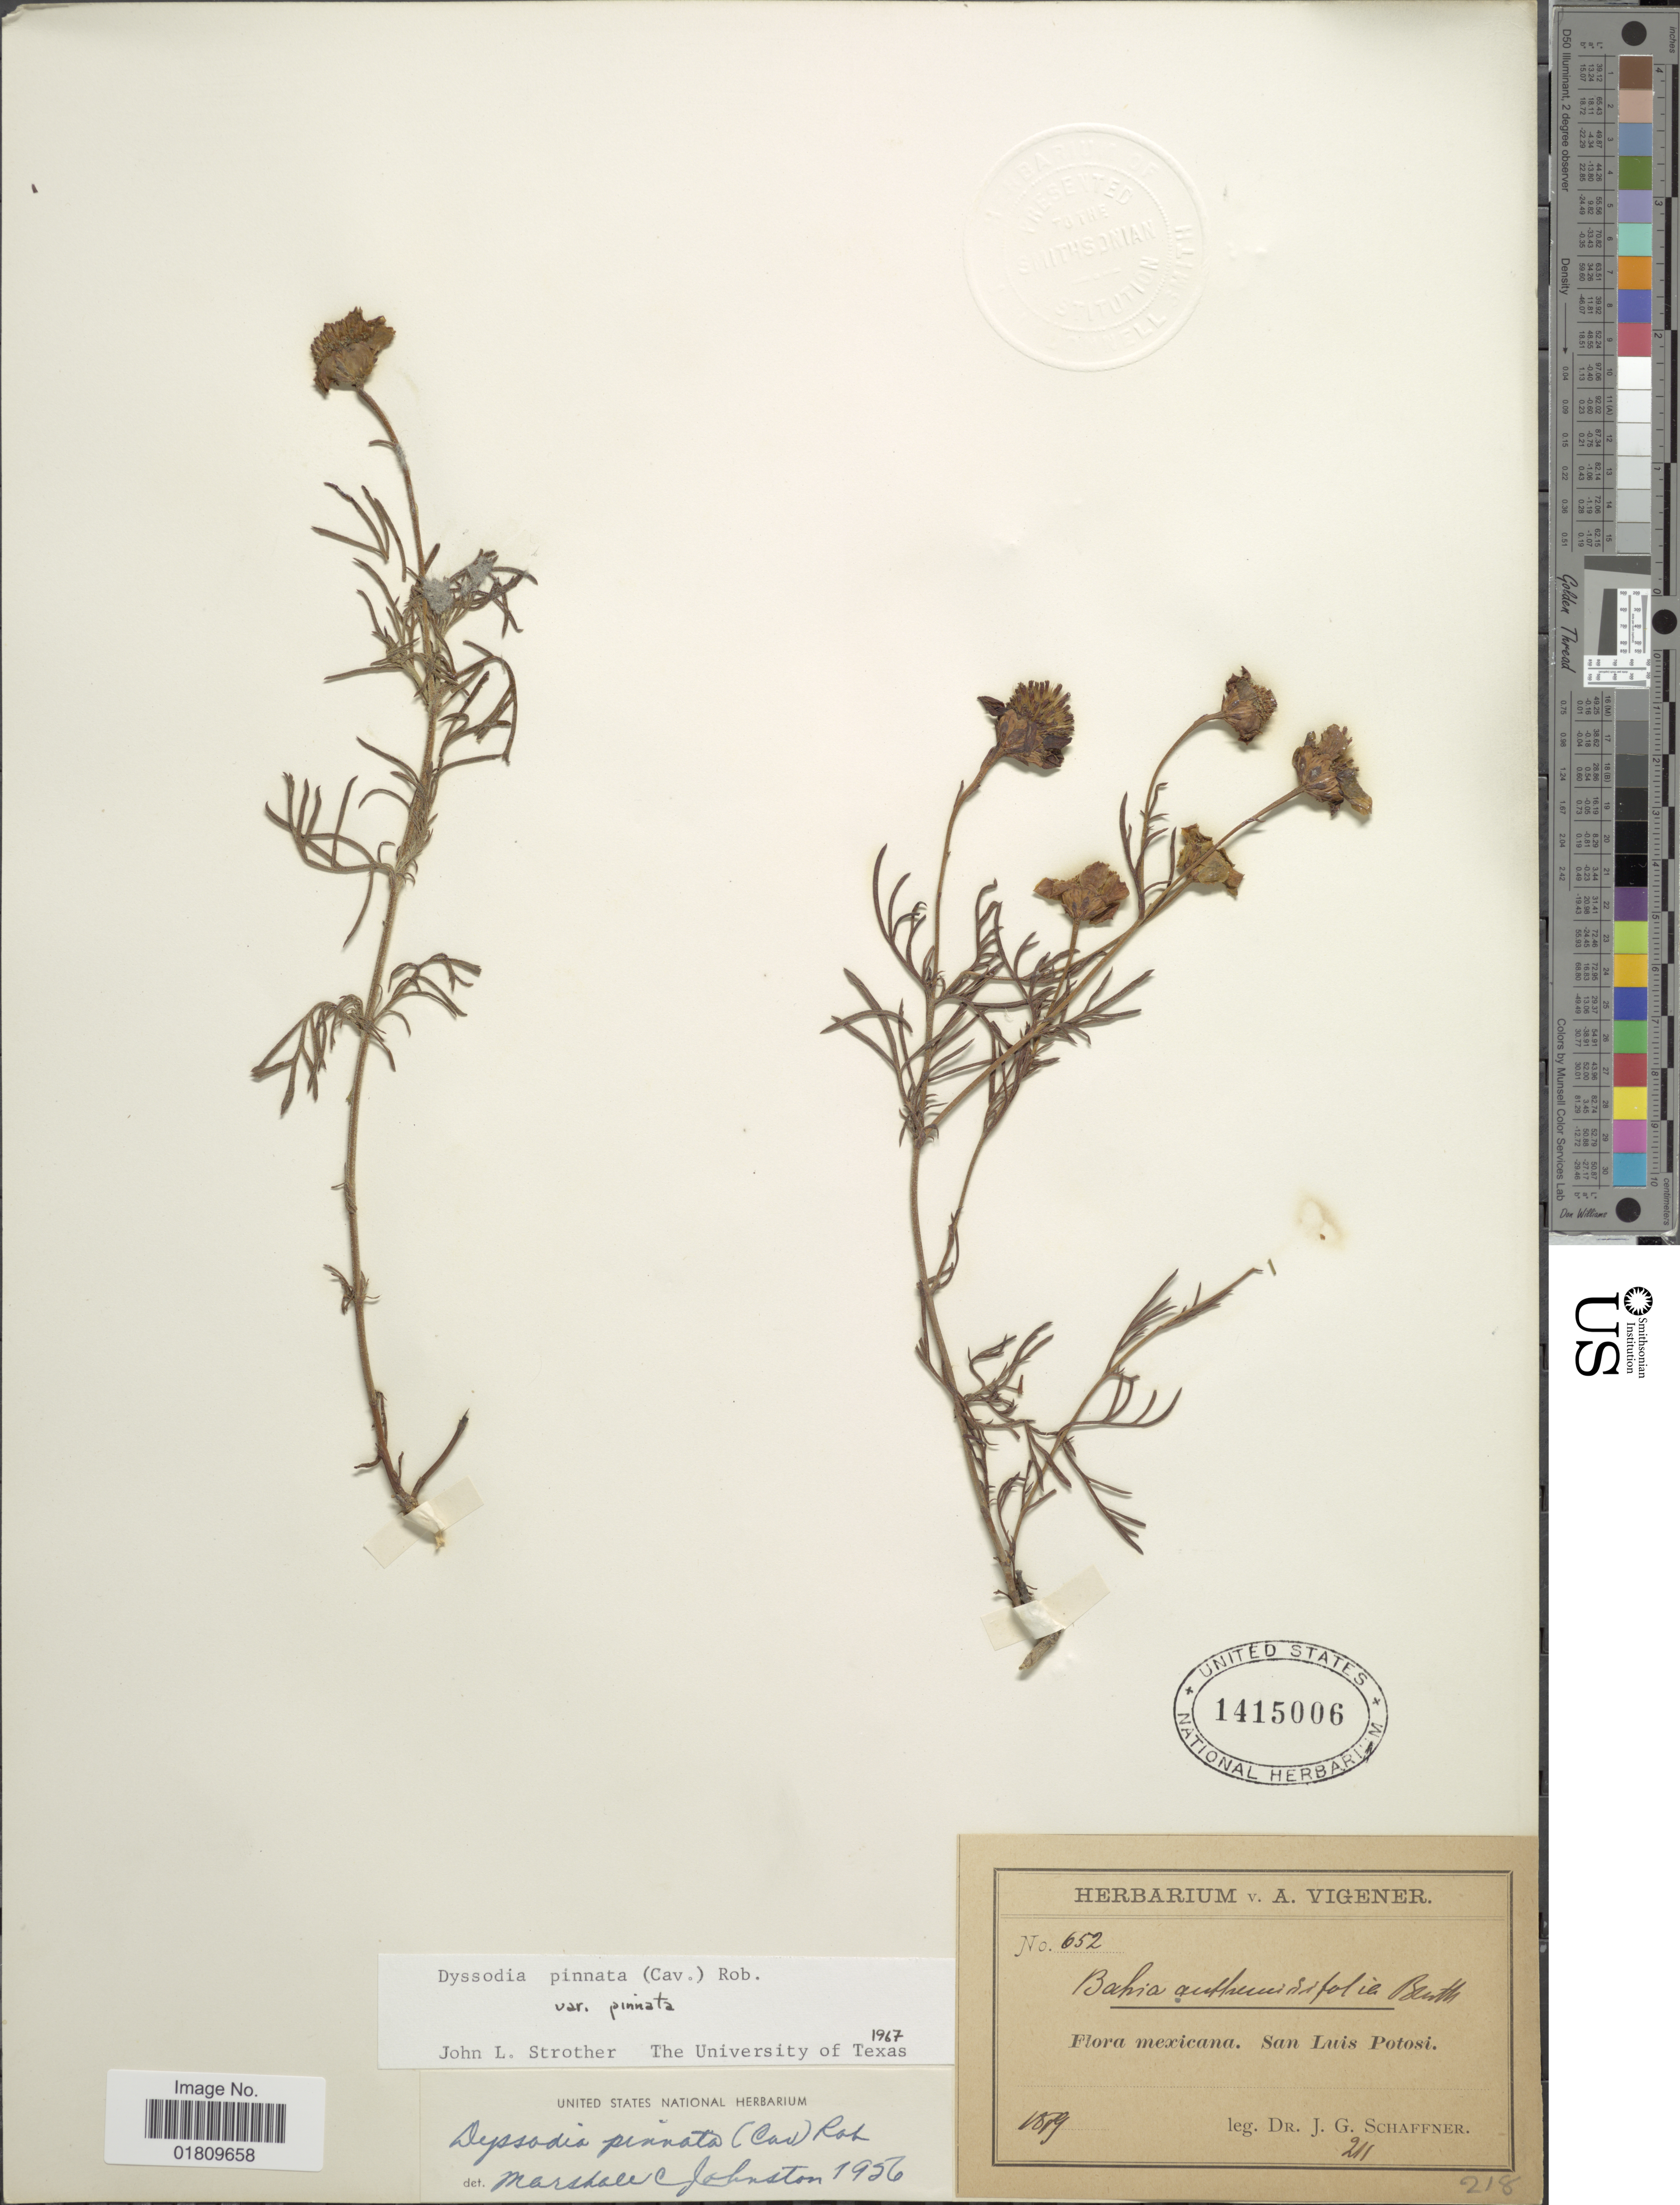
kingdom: Plantae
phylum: Tracheophyta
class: Magnoliopsida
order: Asterales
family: Asteraceae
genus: Dyssodia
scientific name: Dyssodia pinnata var. pinnata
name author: (Cav.) B.L. Rob.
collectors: J. G. Schaffner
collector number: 652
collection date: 1809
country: Mexico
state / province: San Luis Potosí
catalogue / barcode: US 1415006